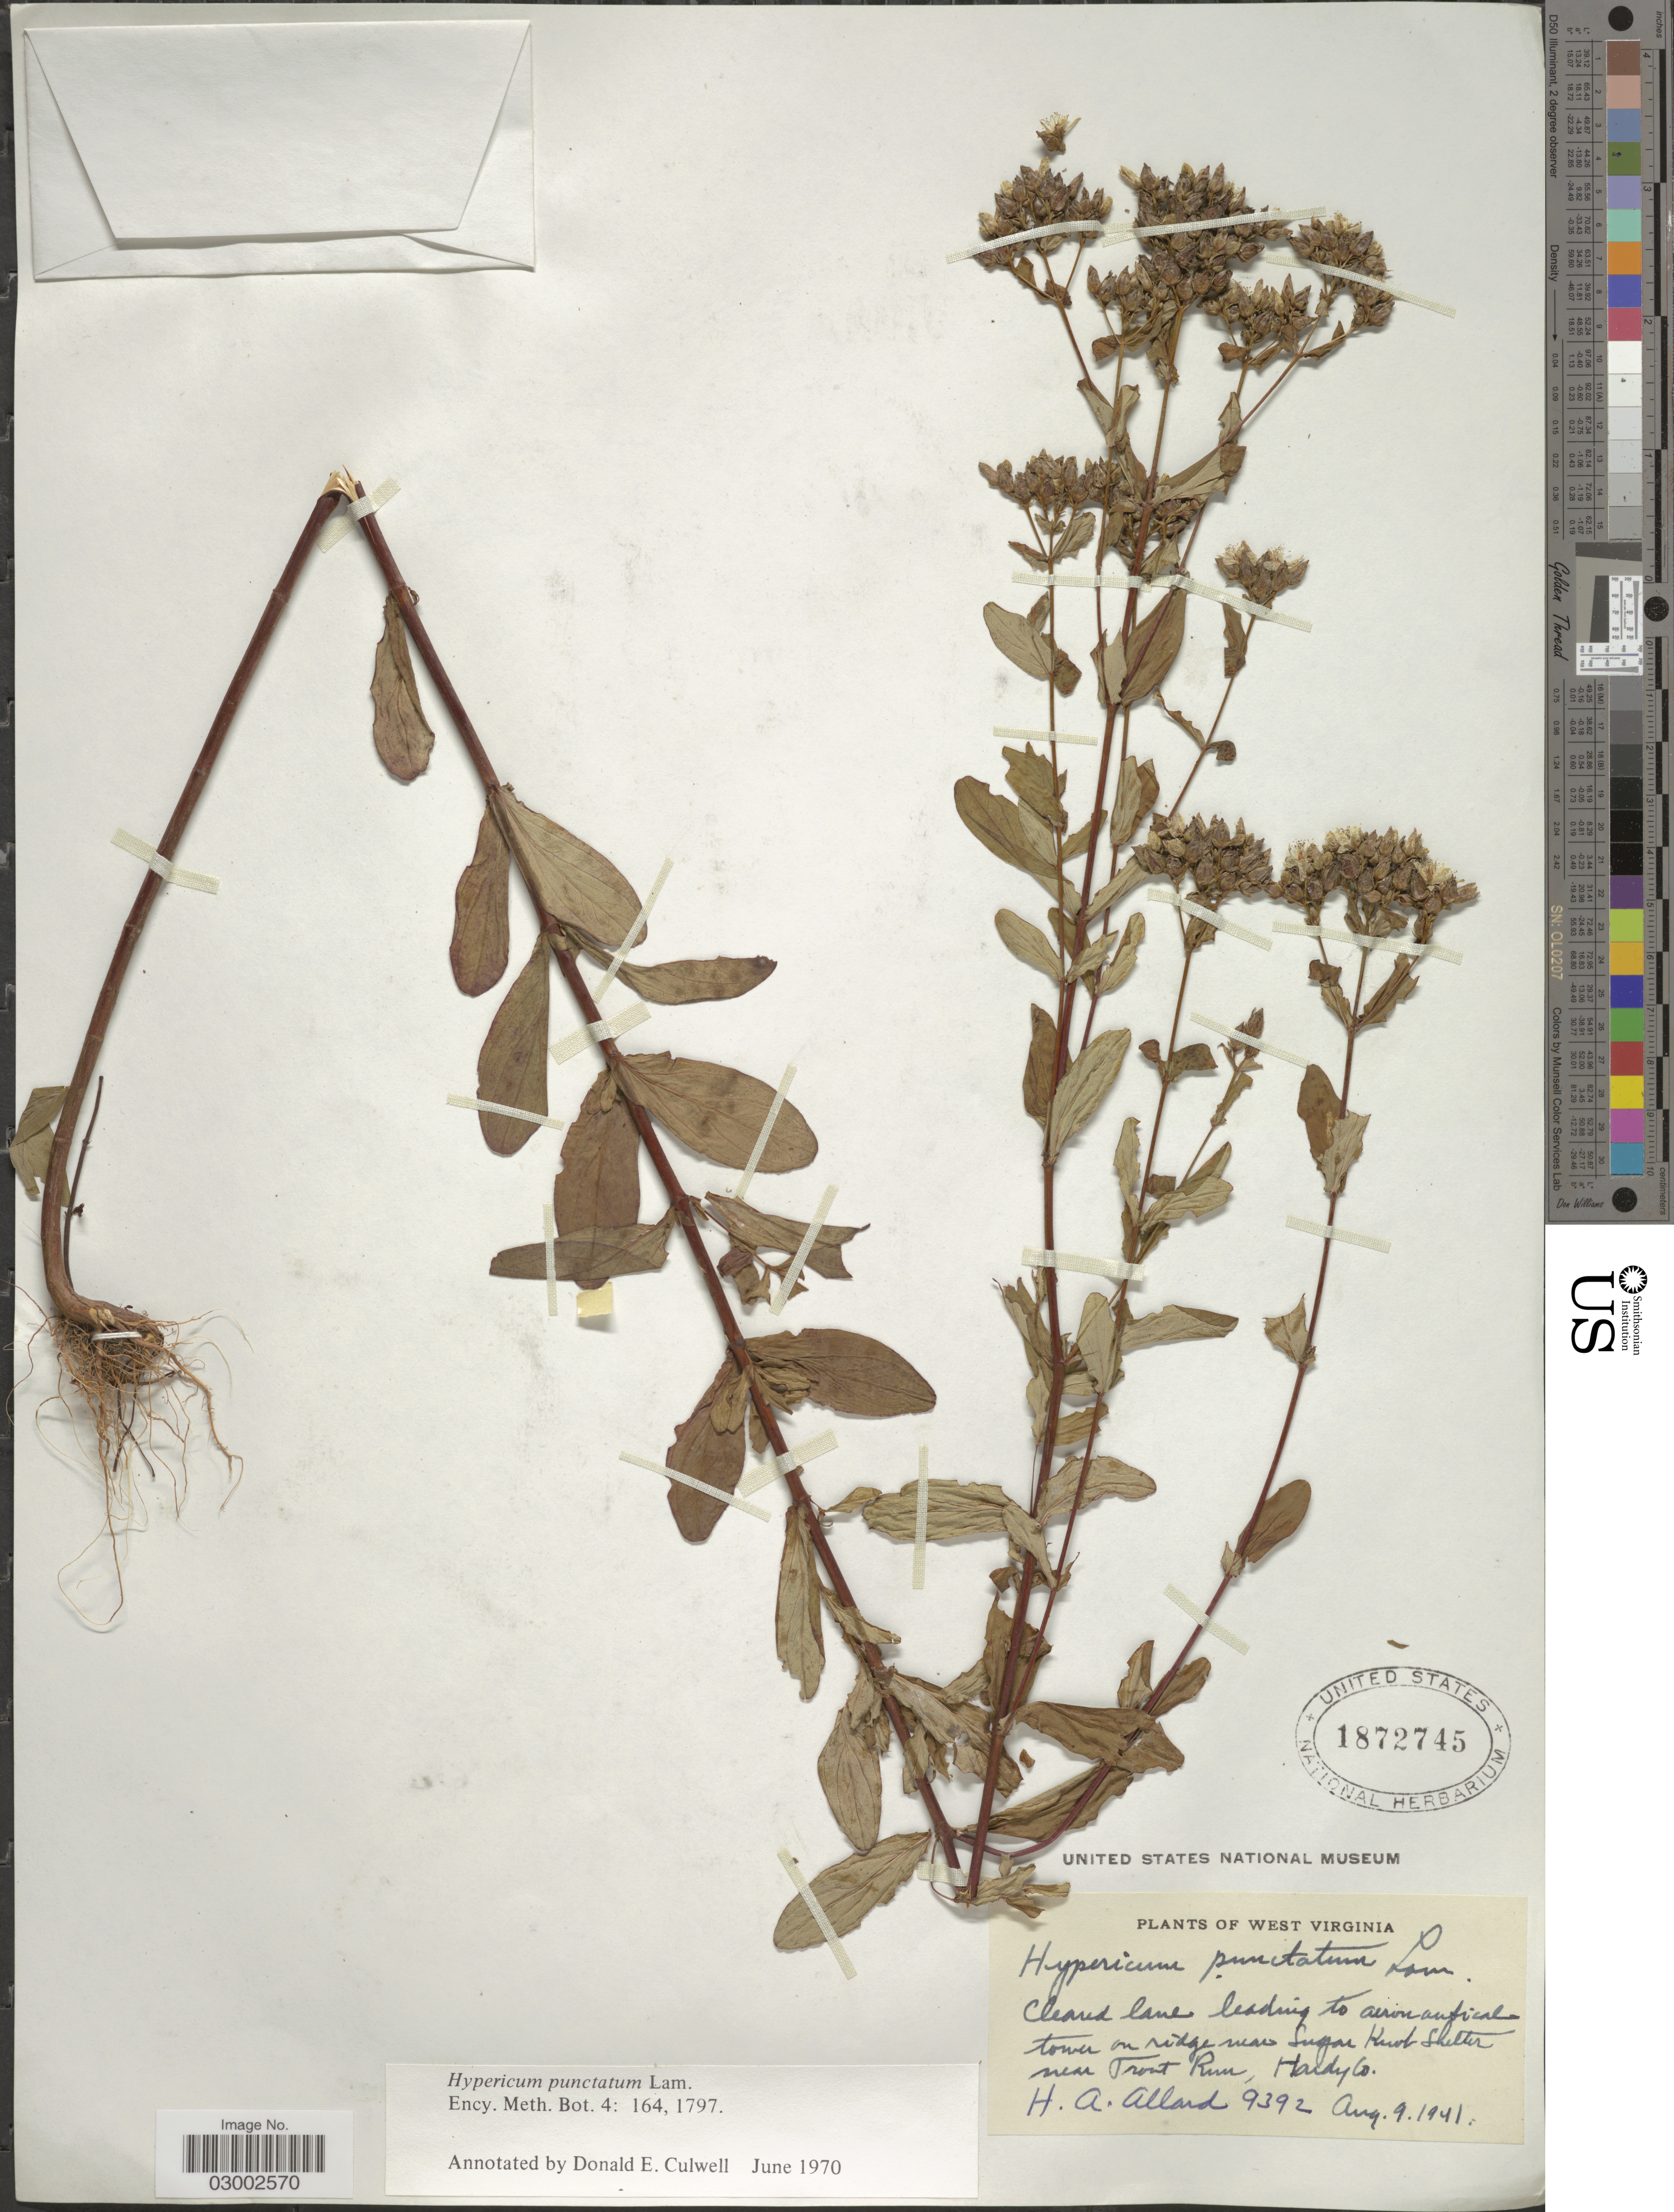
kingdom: Plantae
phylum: Tracheophyta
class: Magnoliopsida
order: Malpighiales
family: Hypericaceae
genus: Hypericum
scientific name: Hypericum punctatum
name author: Lam.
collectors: H. A. Allard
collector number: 9392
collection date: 1941-08-09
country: United States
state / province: West Virginia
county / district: Hardy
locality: Aeronautical tower on ridge near Sugar Knob Shelter near Front Run, Hardy Co.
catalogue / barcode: US 1872745